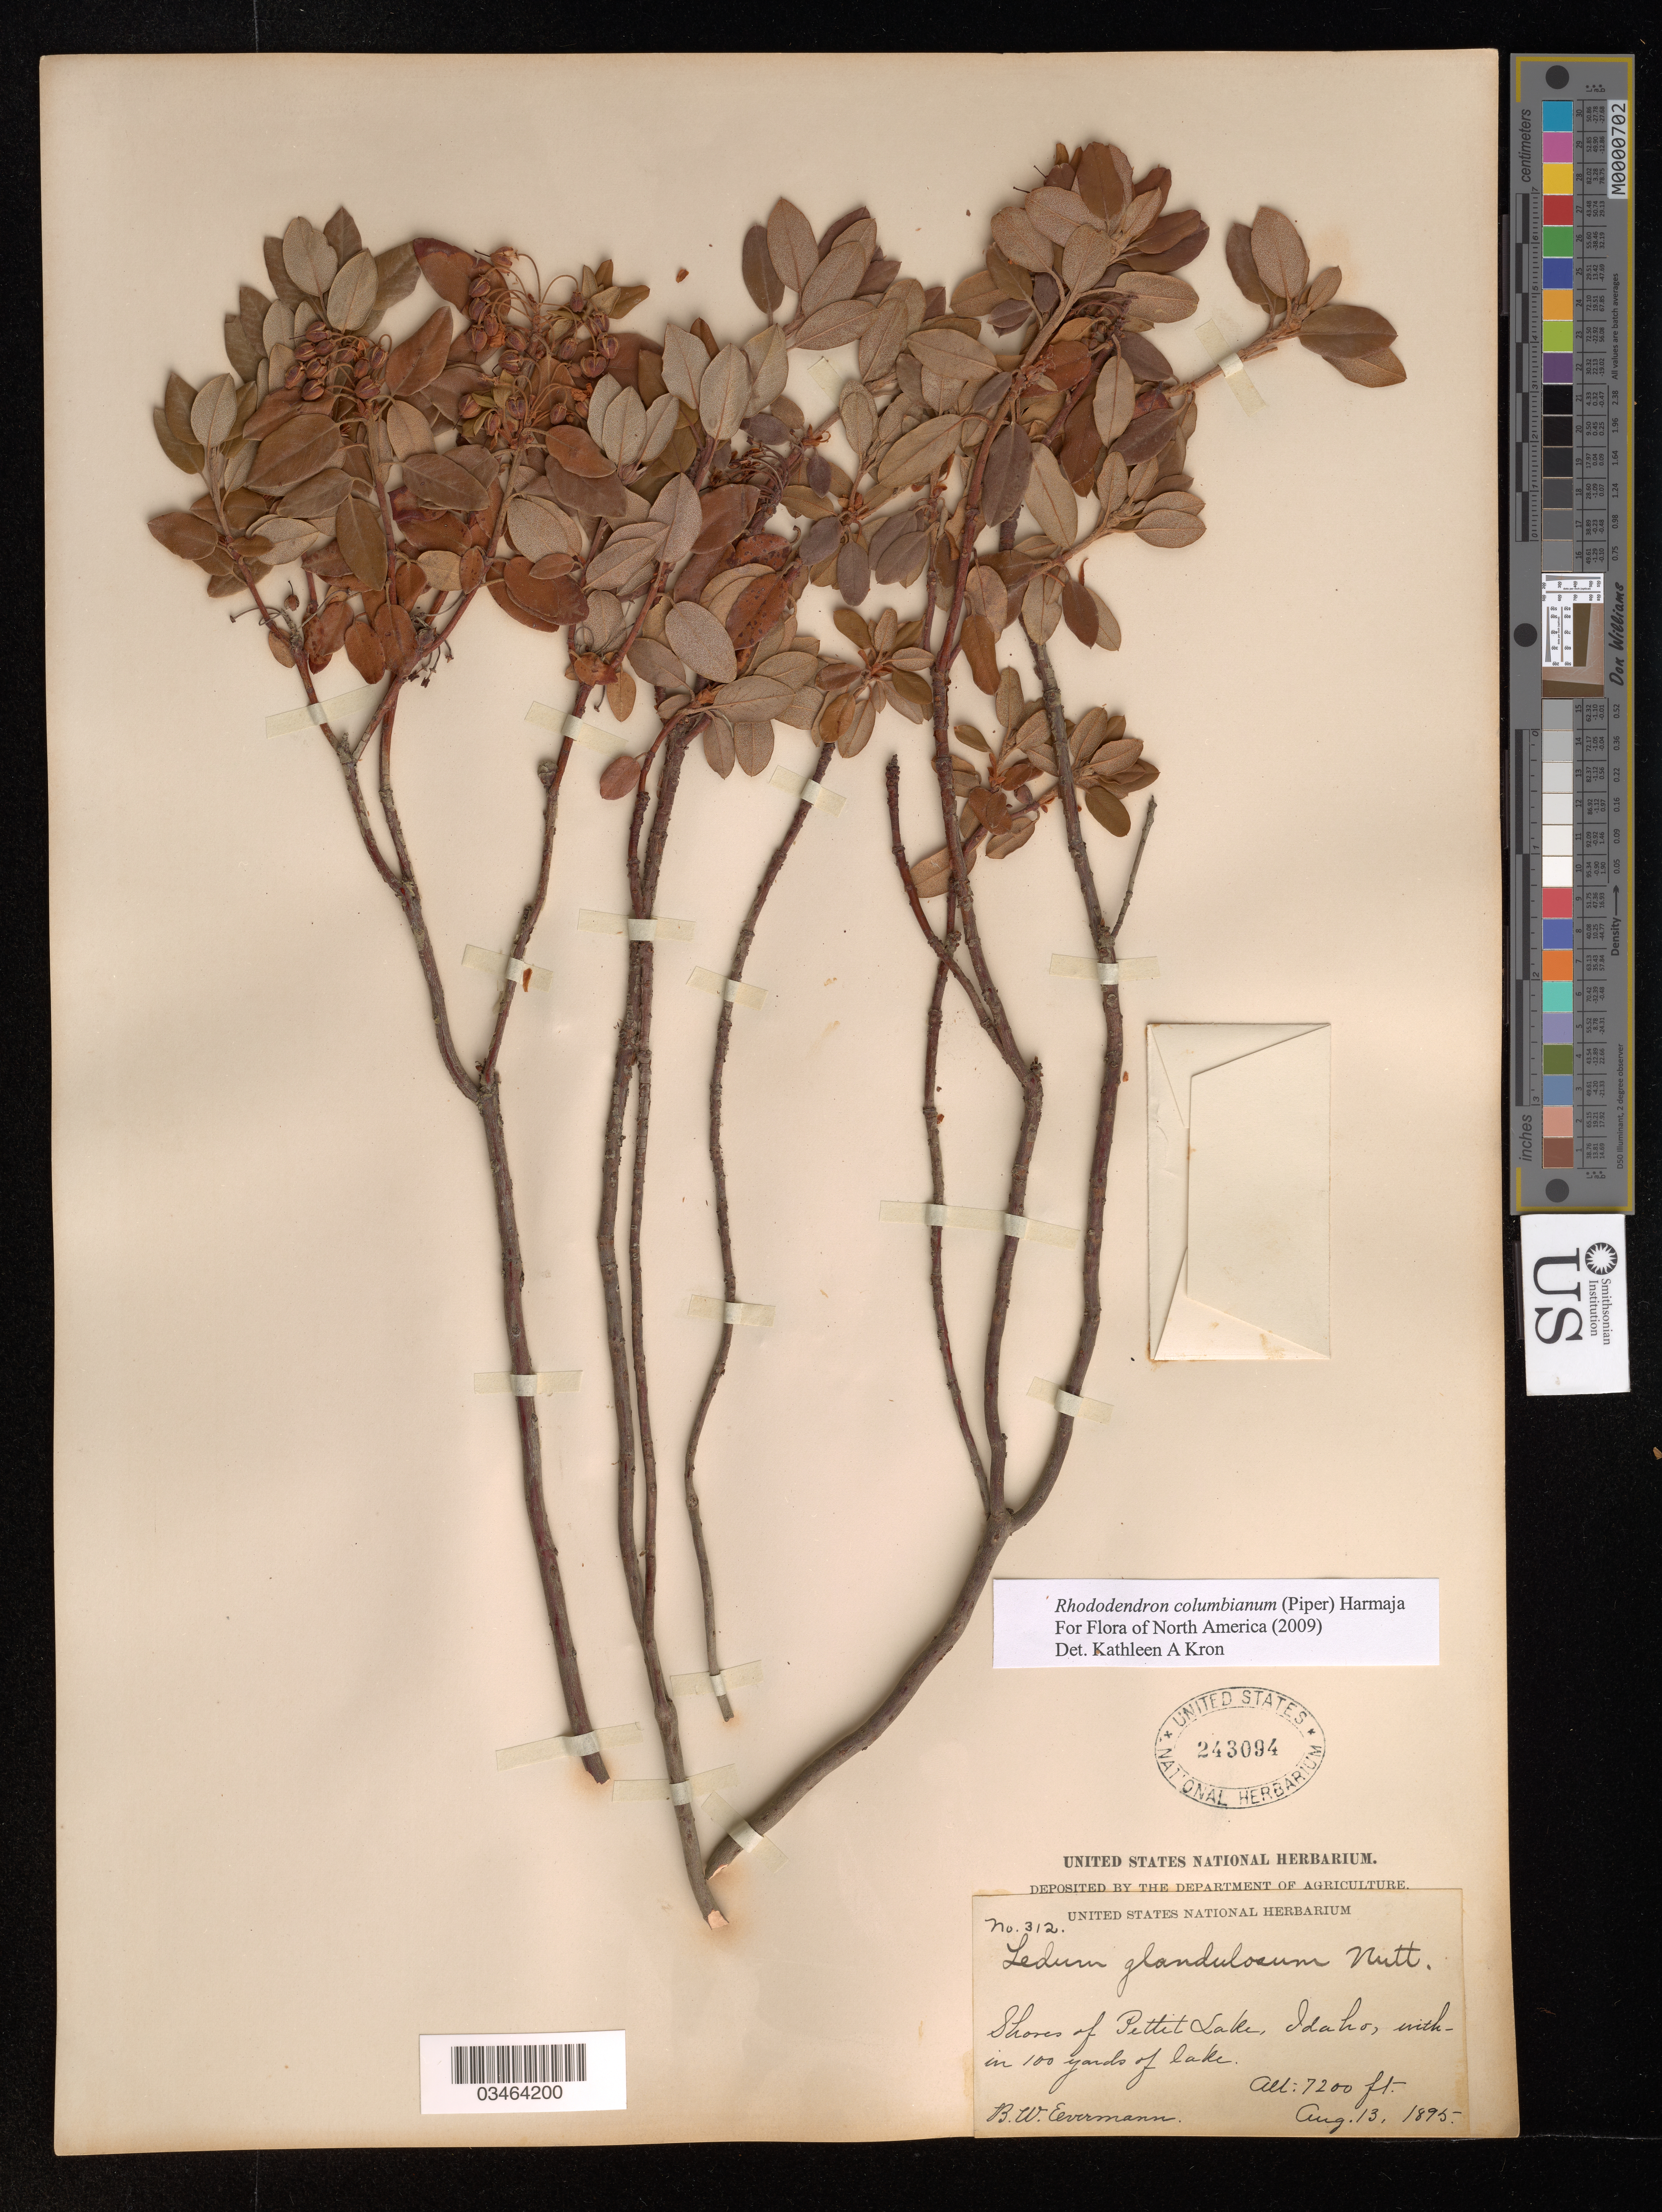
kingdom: Plantae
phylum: Tracheophyta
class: Magnoliopsida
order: Ericales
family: Ericaceae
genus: Rhododendron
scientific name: Rhododendron columbianum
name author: (Piper) Harmaja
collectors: B. W. Evermann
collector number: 312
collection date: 1895-08-13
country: United States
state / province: Idaho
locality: Shores of Pettit Lake, within 100 yards of lake.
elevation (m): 2195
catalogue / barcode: US 243094